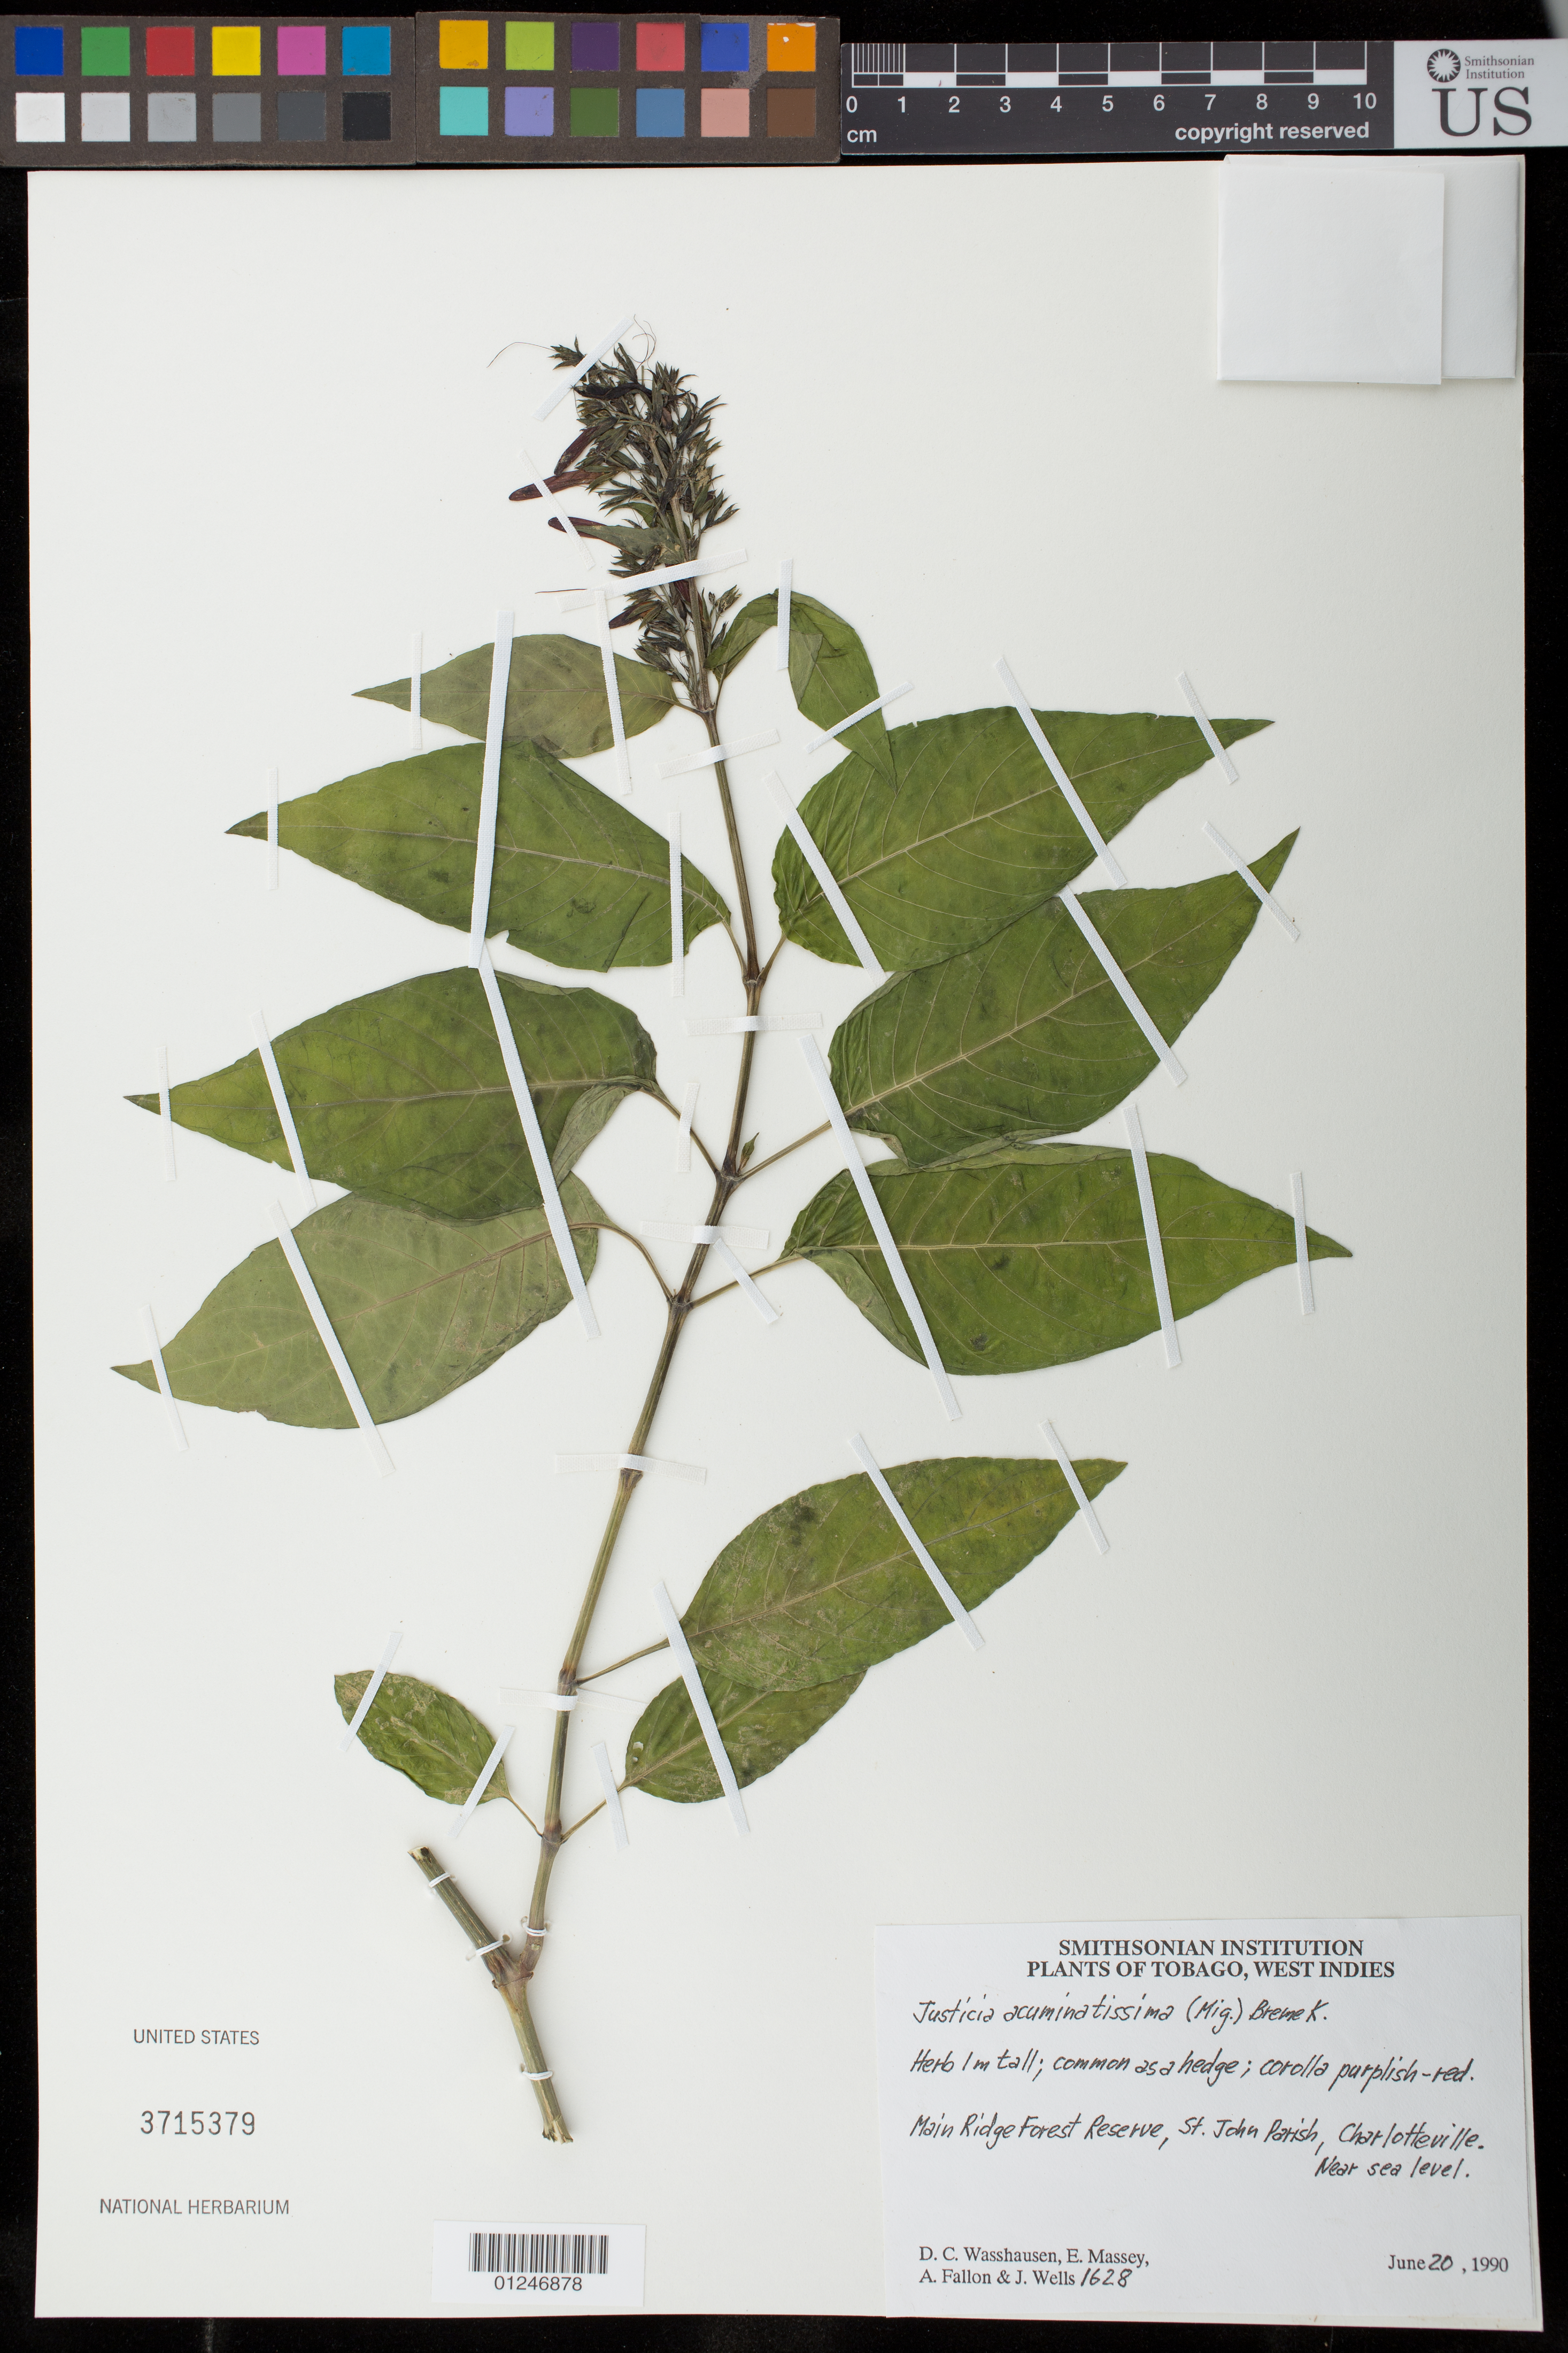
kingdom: Plantae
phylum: Tracheophyta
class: Magnoliopsida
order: Lamiales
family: Acanthaceae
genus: Justicia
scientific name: Justicia calycina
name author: (Nees) V.A.W. Graham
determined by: Strong, Mark T., (BOT), Smithsonian Institution - National Museum of Natural History (UNITED STATES)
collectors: D. C. Wasshausen, E. Massey, A. Fallon & J. Wells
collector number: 1628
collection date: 1990-06-20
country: Trinidad and Tobago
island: Tobago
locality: Main Ridge Forest Reserve, St. John Parish, Charlotteville.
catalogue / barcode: US 3715379